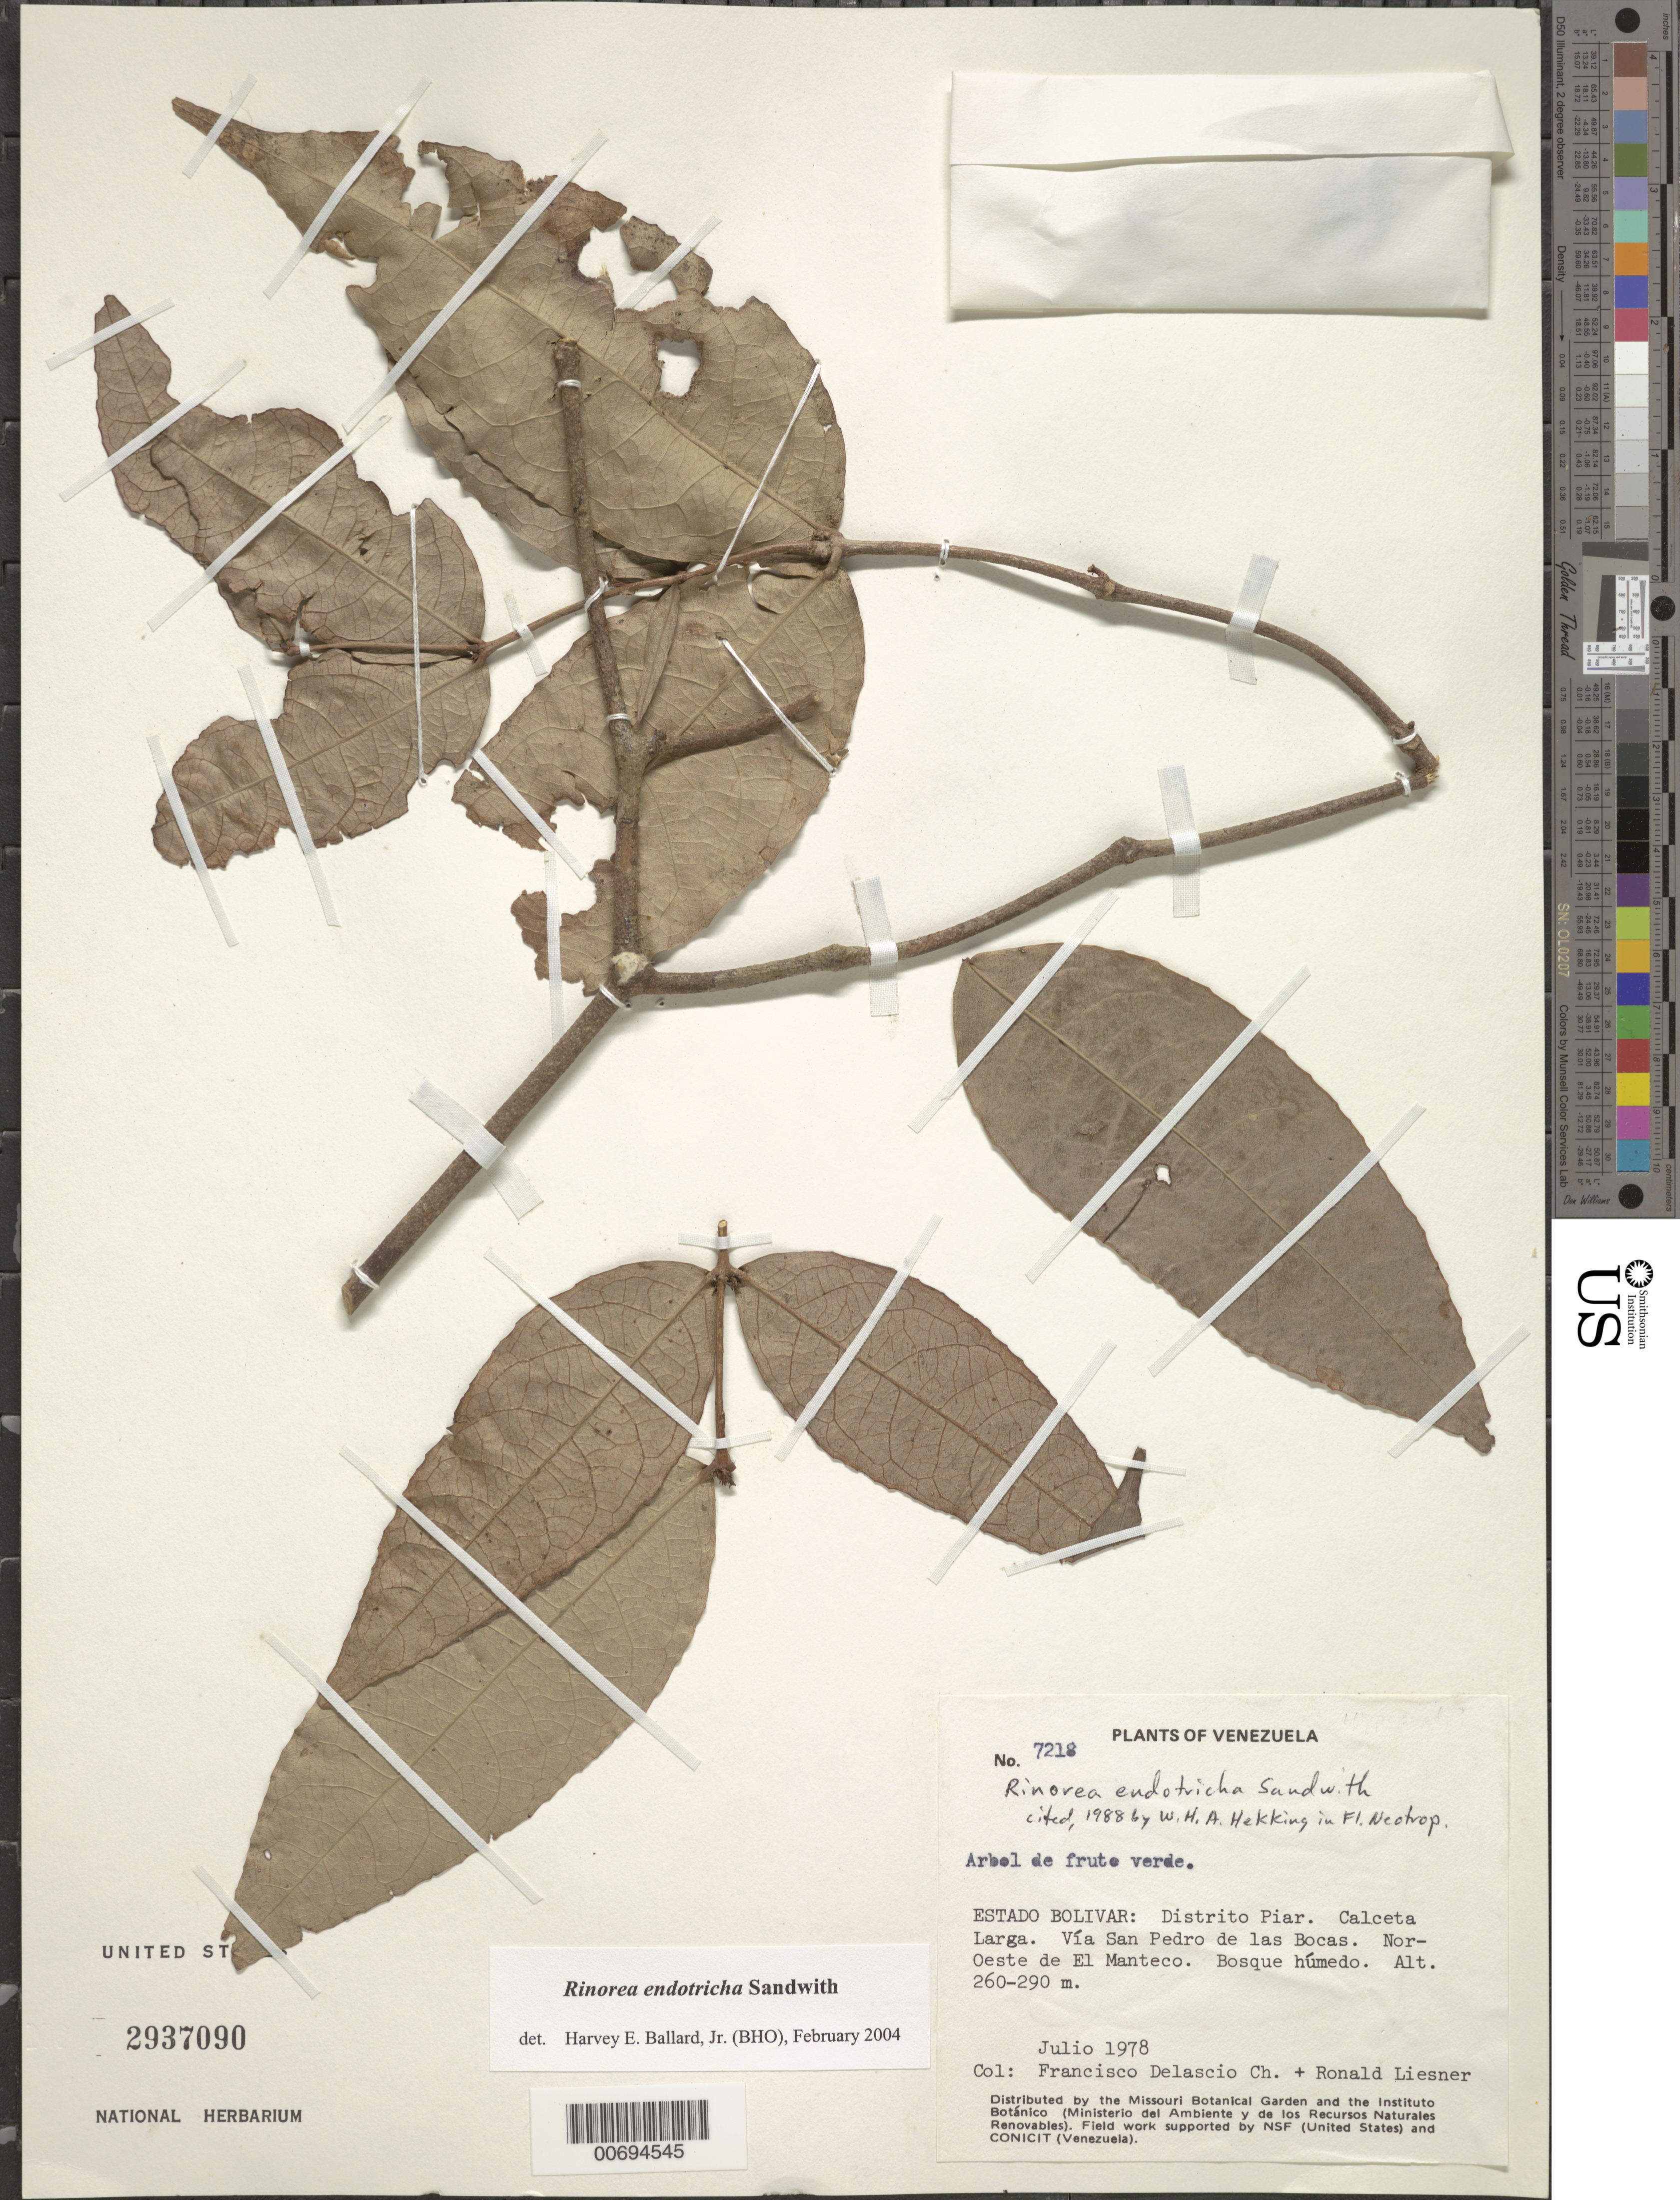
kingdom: Plantae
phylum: Tracheophyta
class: Magnoliopsida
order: Malpighiales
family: Violaceae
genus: Rinorea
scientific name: Rinorea endotricha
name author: Sandwith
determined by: Ballard, Harvey E.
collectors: F. Delascio C. & R. L. Liesner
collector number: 7218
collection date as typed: Jul-78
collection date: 1978-07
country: Venezuela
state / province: Bolívar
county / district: Piar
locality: Calceta Larga, via San Pedro de las Bocas, Nor-Oeste de El Manteco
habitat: Bosque humedo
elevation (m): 260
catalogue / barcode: US 2937090